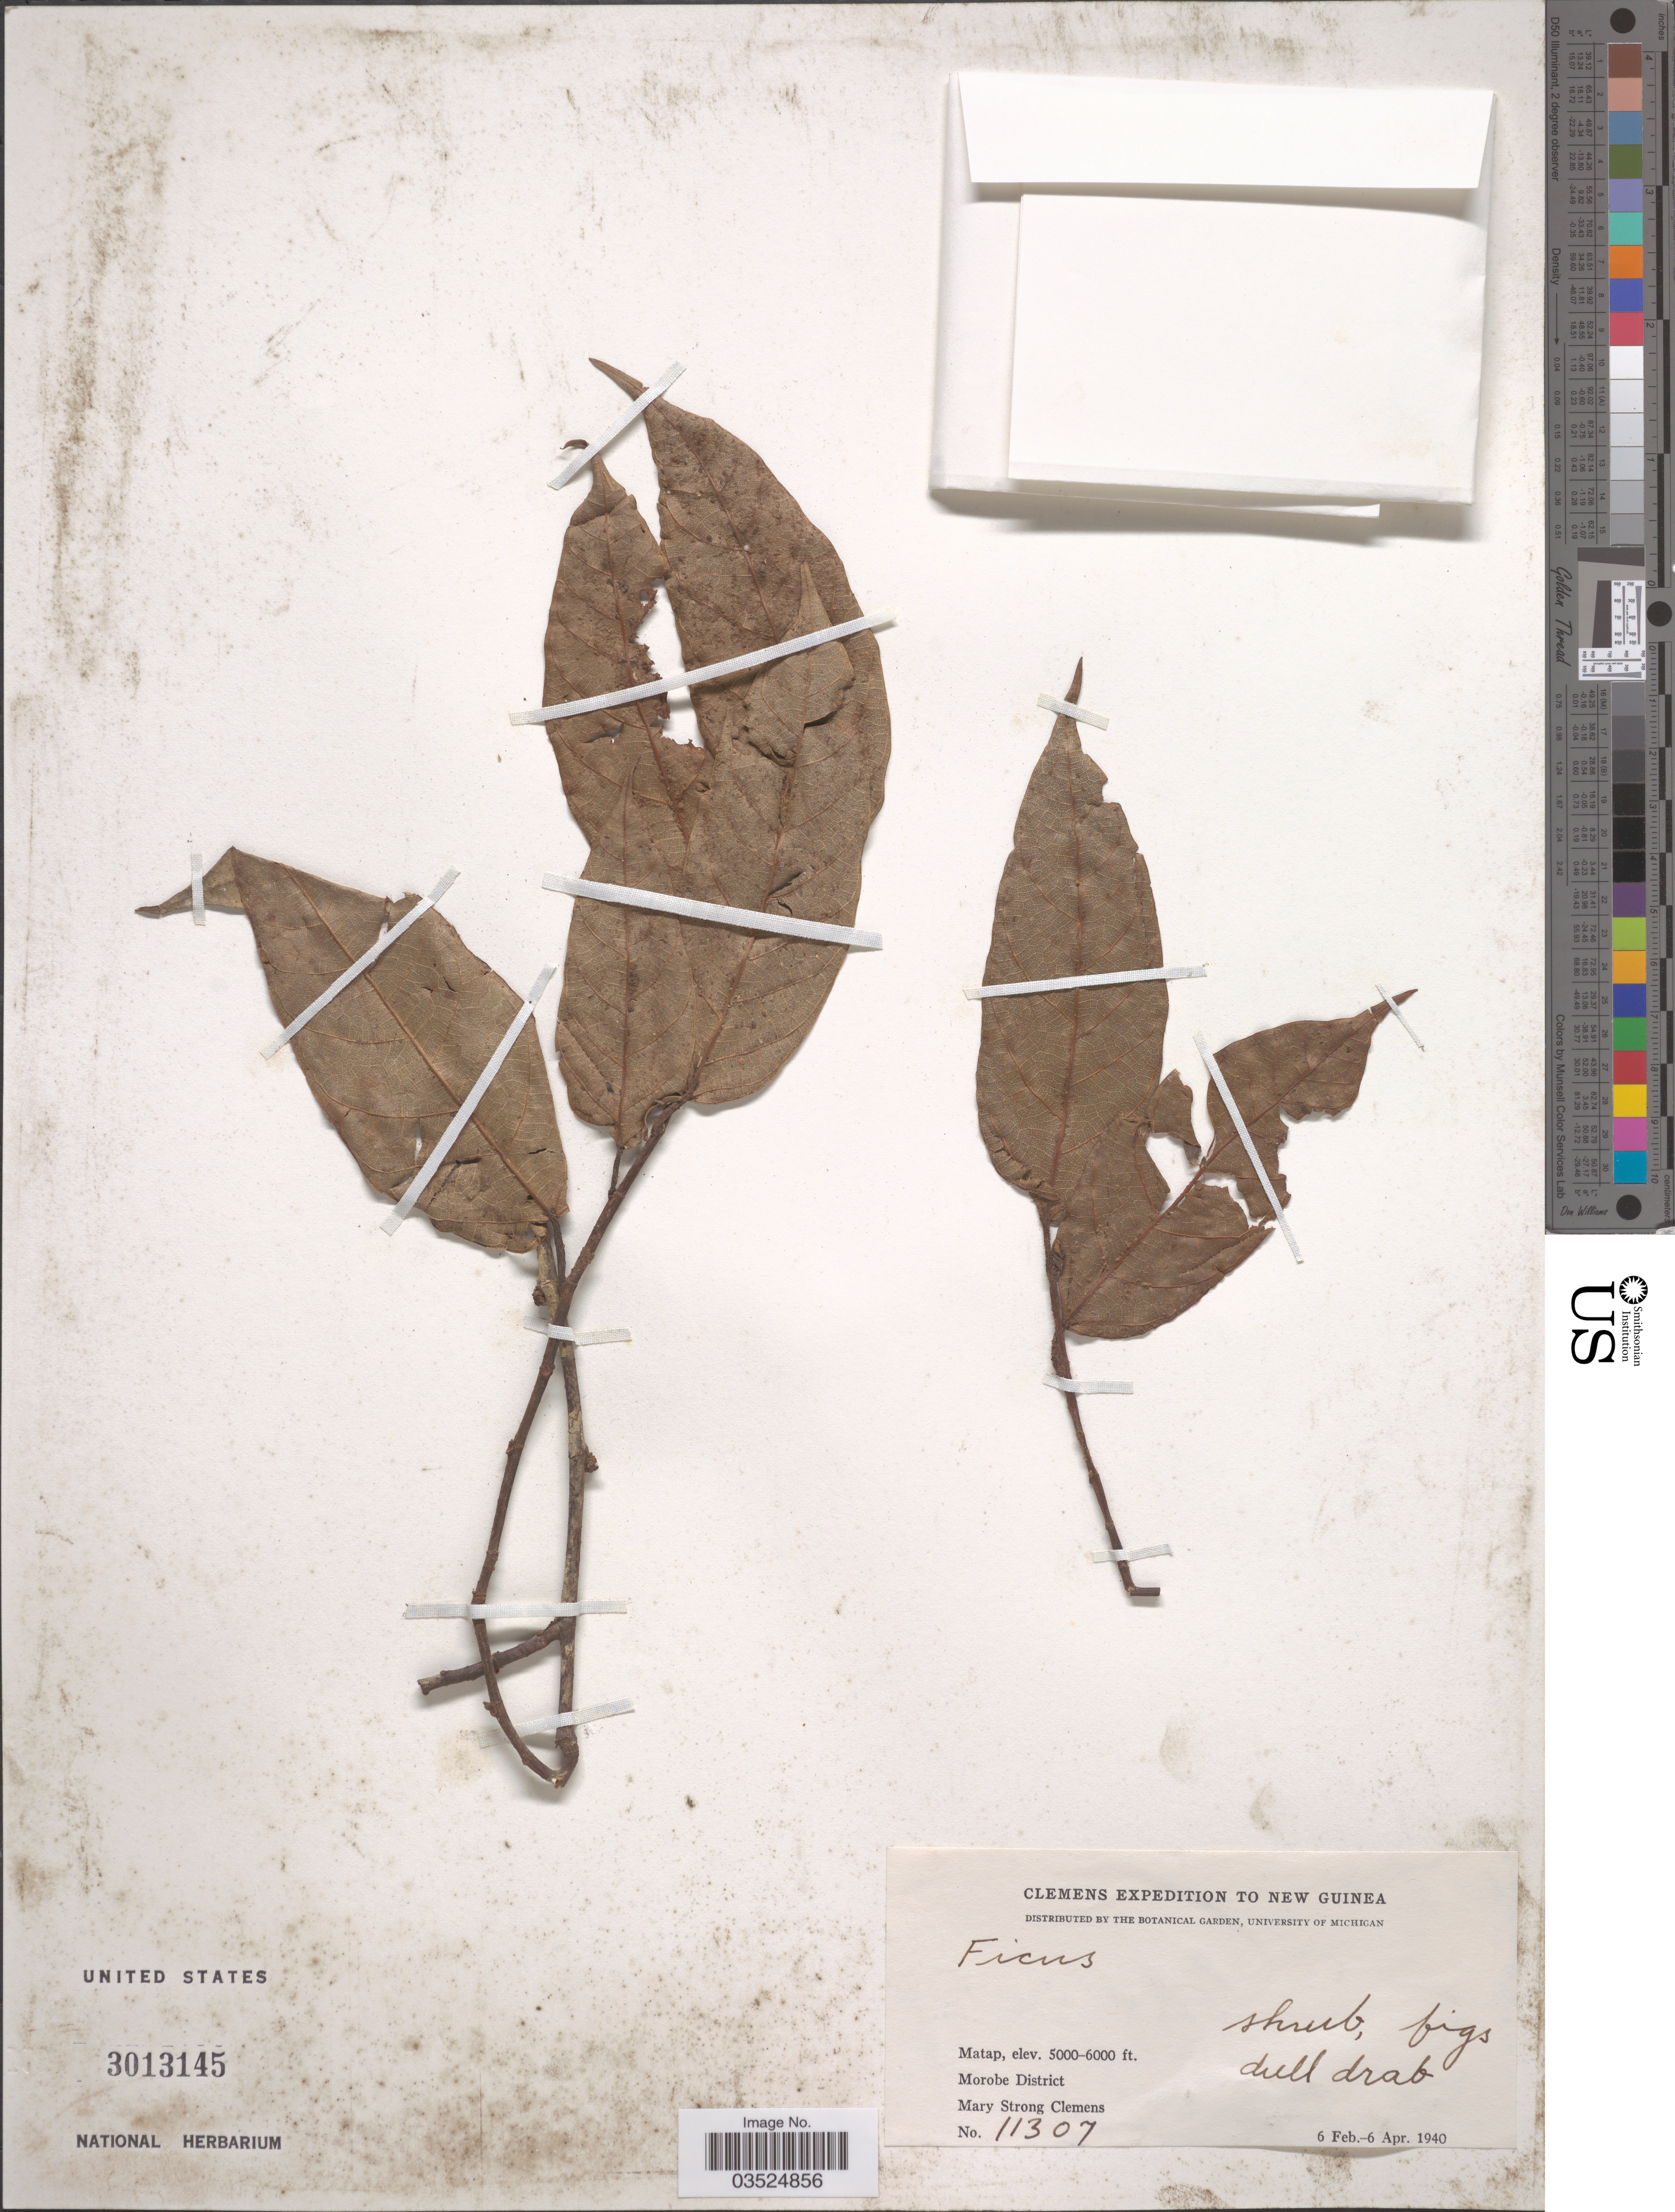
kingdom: Plantae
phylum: Tracheophyta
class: Magnoliopsida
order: Rosales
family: Moraceae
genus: Ficus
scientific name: Ficus sp.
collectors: M. S. Clemens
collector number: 11307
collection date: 1940-02-06/1940-04-06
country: Papua New Guinea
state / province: Morobe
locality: New Guinea. Matap, Morobe District.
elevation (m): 1524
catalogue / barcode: US 3013145